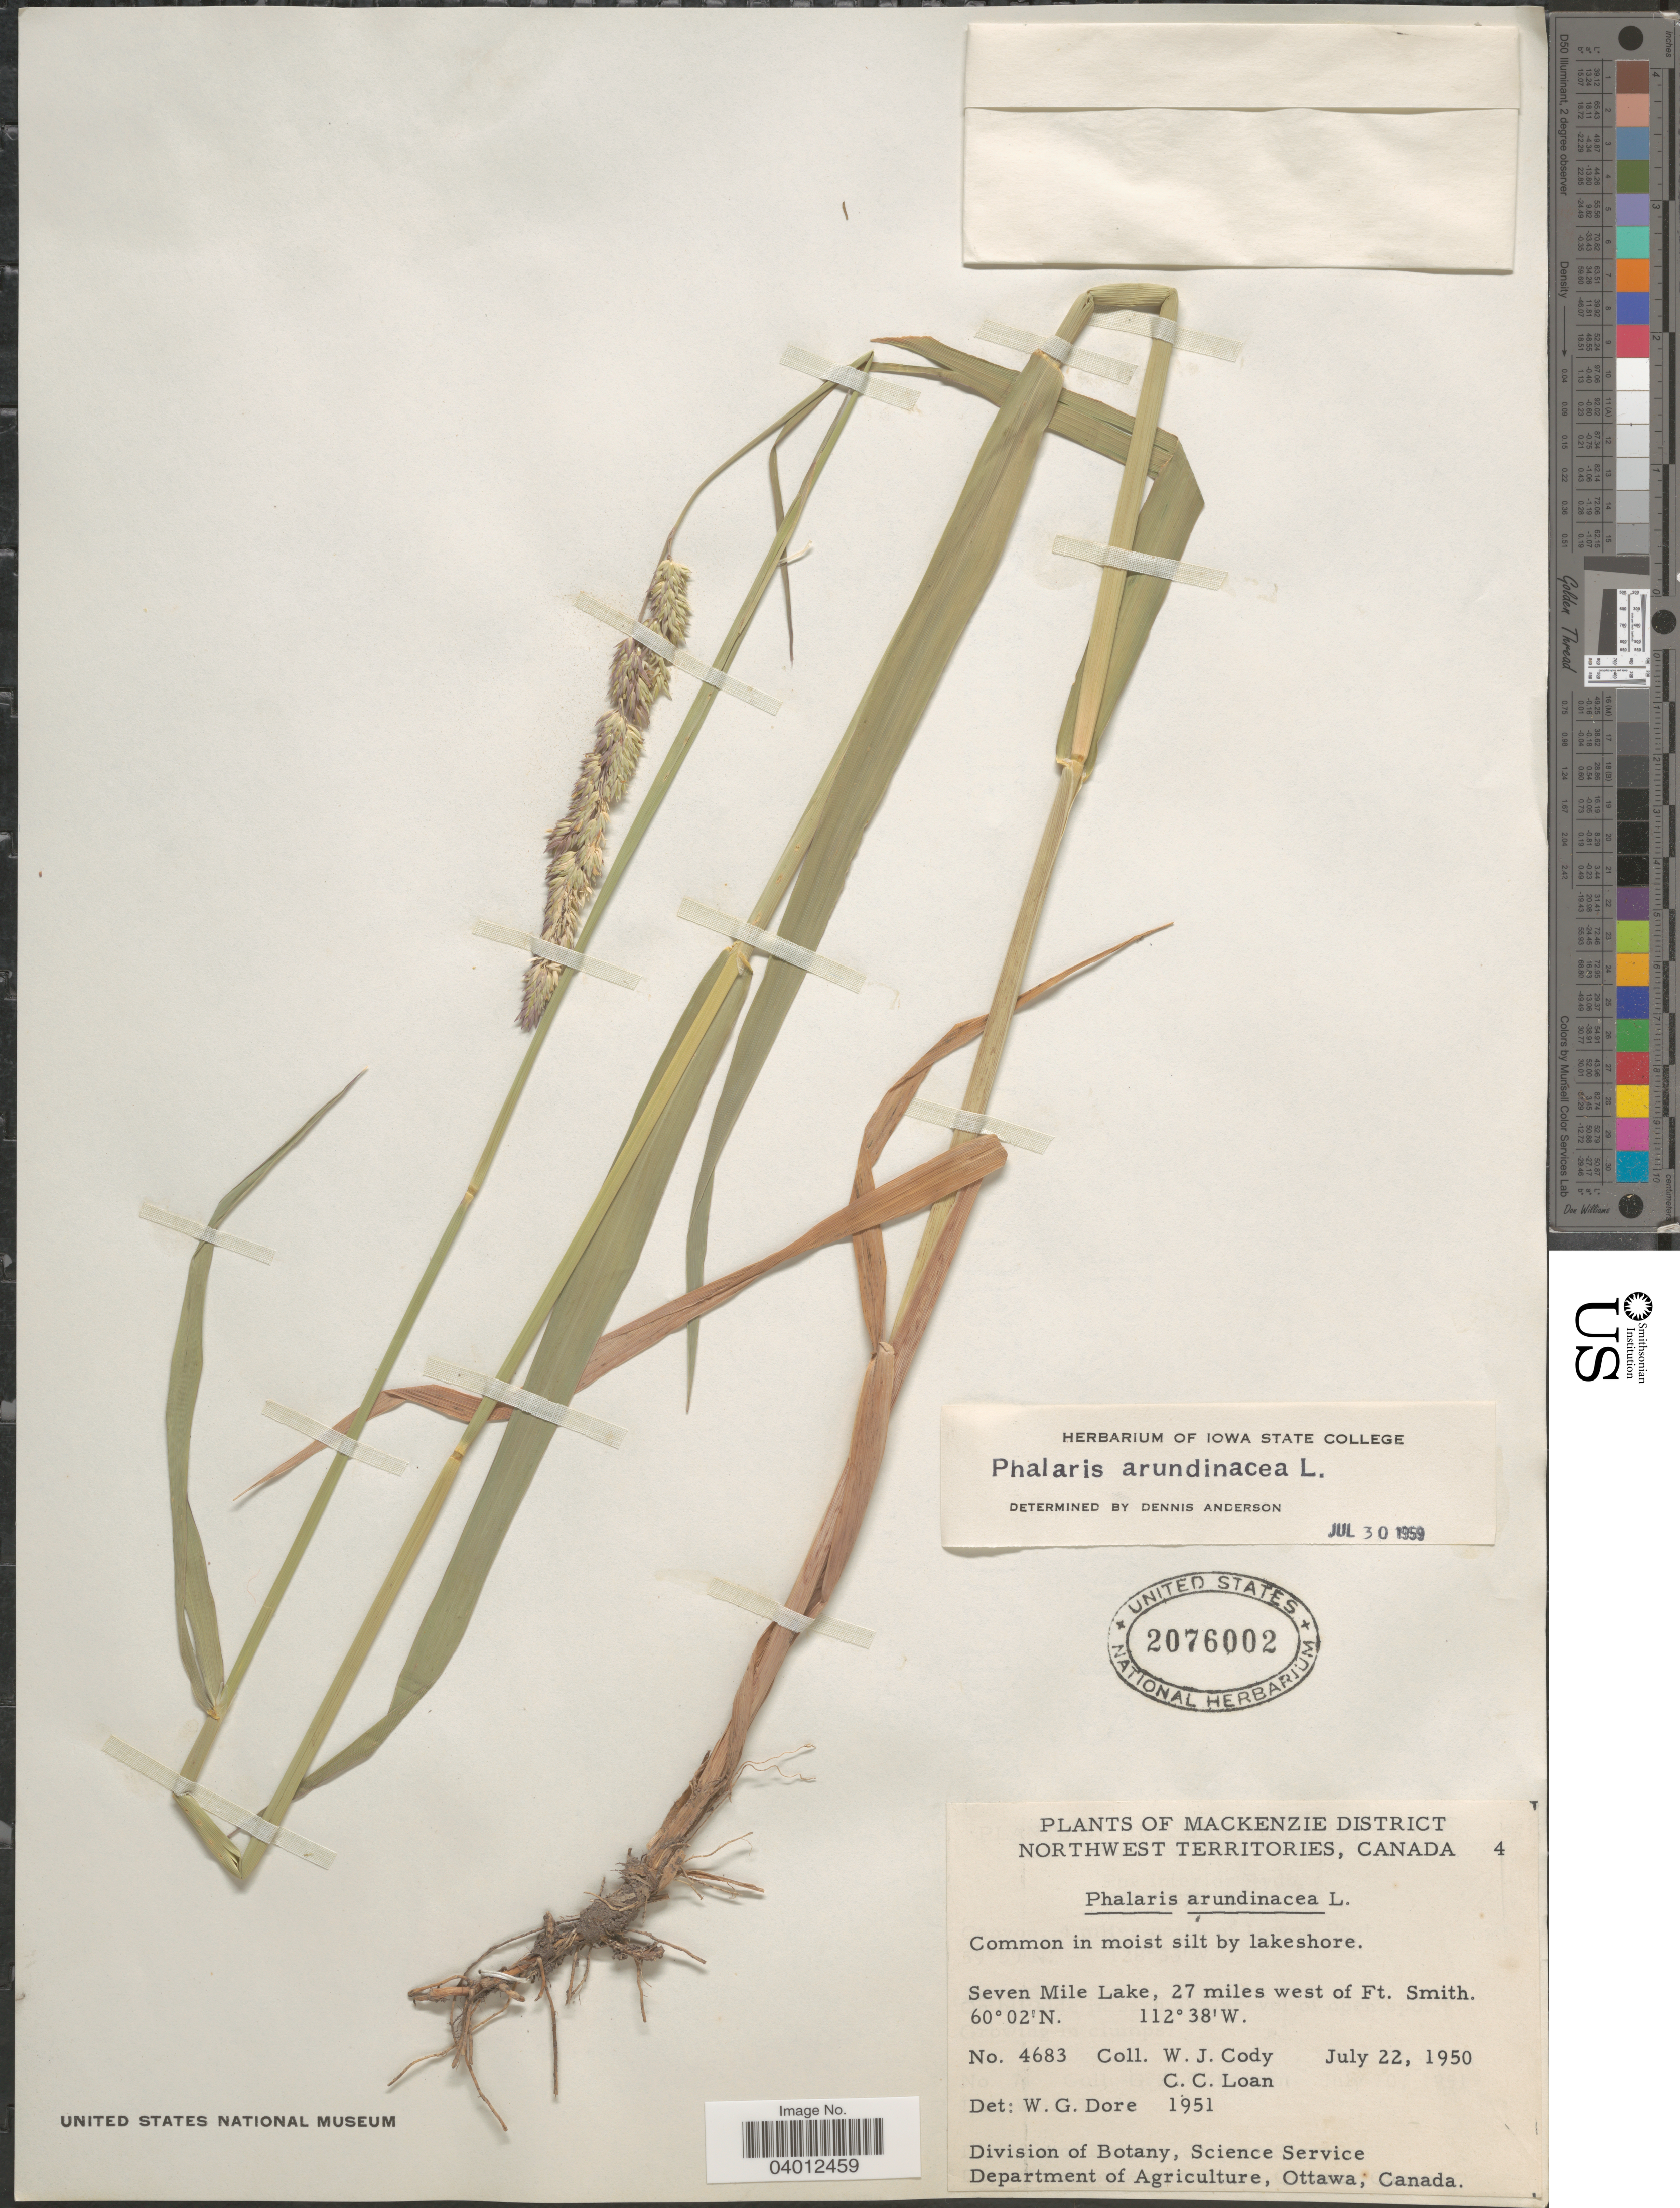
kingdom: Plantae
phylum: Tracheophyta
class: Liliopsida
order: Poales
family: Poaceae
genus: Phalaris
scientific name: Phalaris arundinacea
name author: L.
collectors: W. Cody & C. Loan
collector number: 4683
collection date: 1950-07-22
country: Canada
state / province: Northwest Territories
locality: Mackenzie District. Seven Mile Lake, 27 miles west of Ft. Smith.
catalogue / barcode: US 2076002